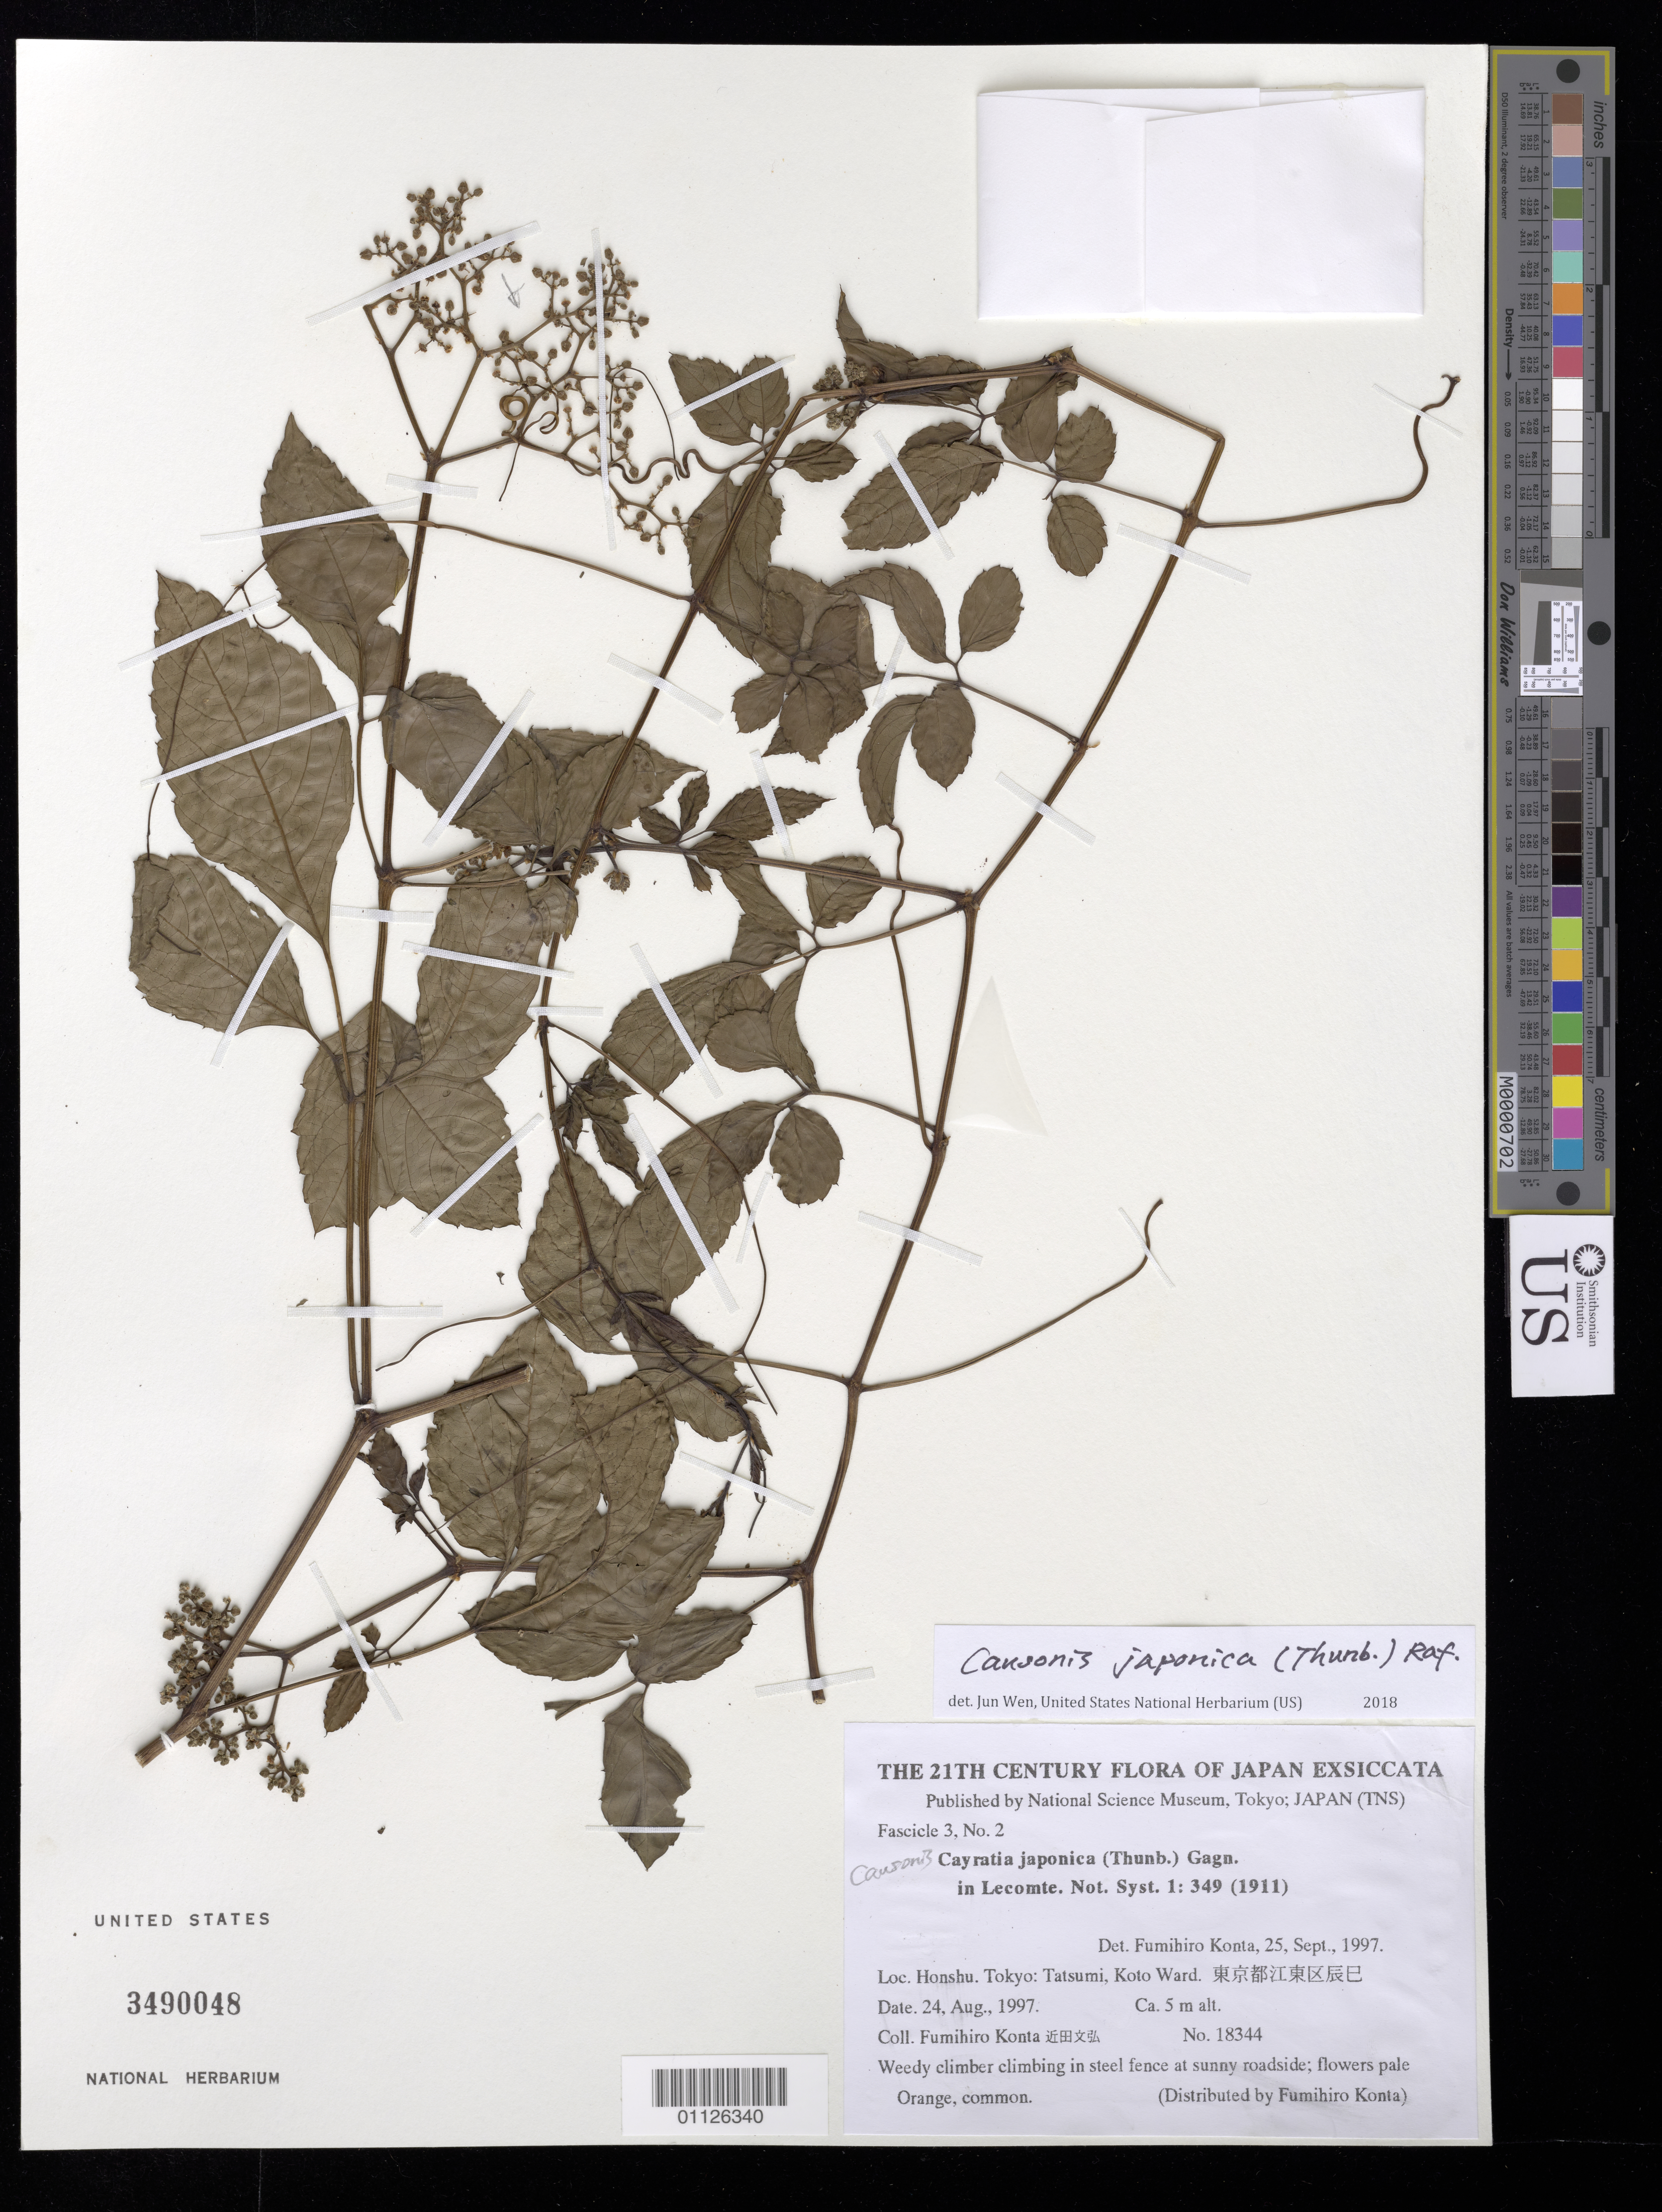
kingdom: Plantae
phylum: Tracheophyta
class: Magnoliopsida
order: Vitales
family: Vitaceae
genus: Cayratia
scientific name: Cayratia japonica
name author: (Thunb.) Gagnep.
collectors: F. Konta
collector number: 18344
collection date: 1997-08-24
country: Japan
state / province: Tokyo, Federal City of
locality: Tokyo: Tatsumi, Koto Ward.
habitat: Weedy climber climbing in steel fence at sunny roadside.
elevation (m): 5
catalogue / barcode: US 3490048